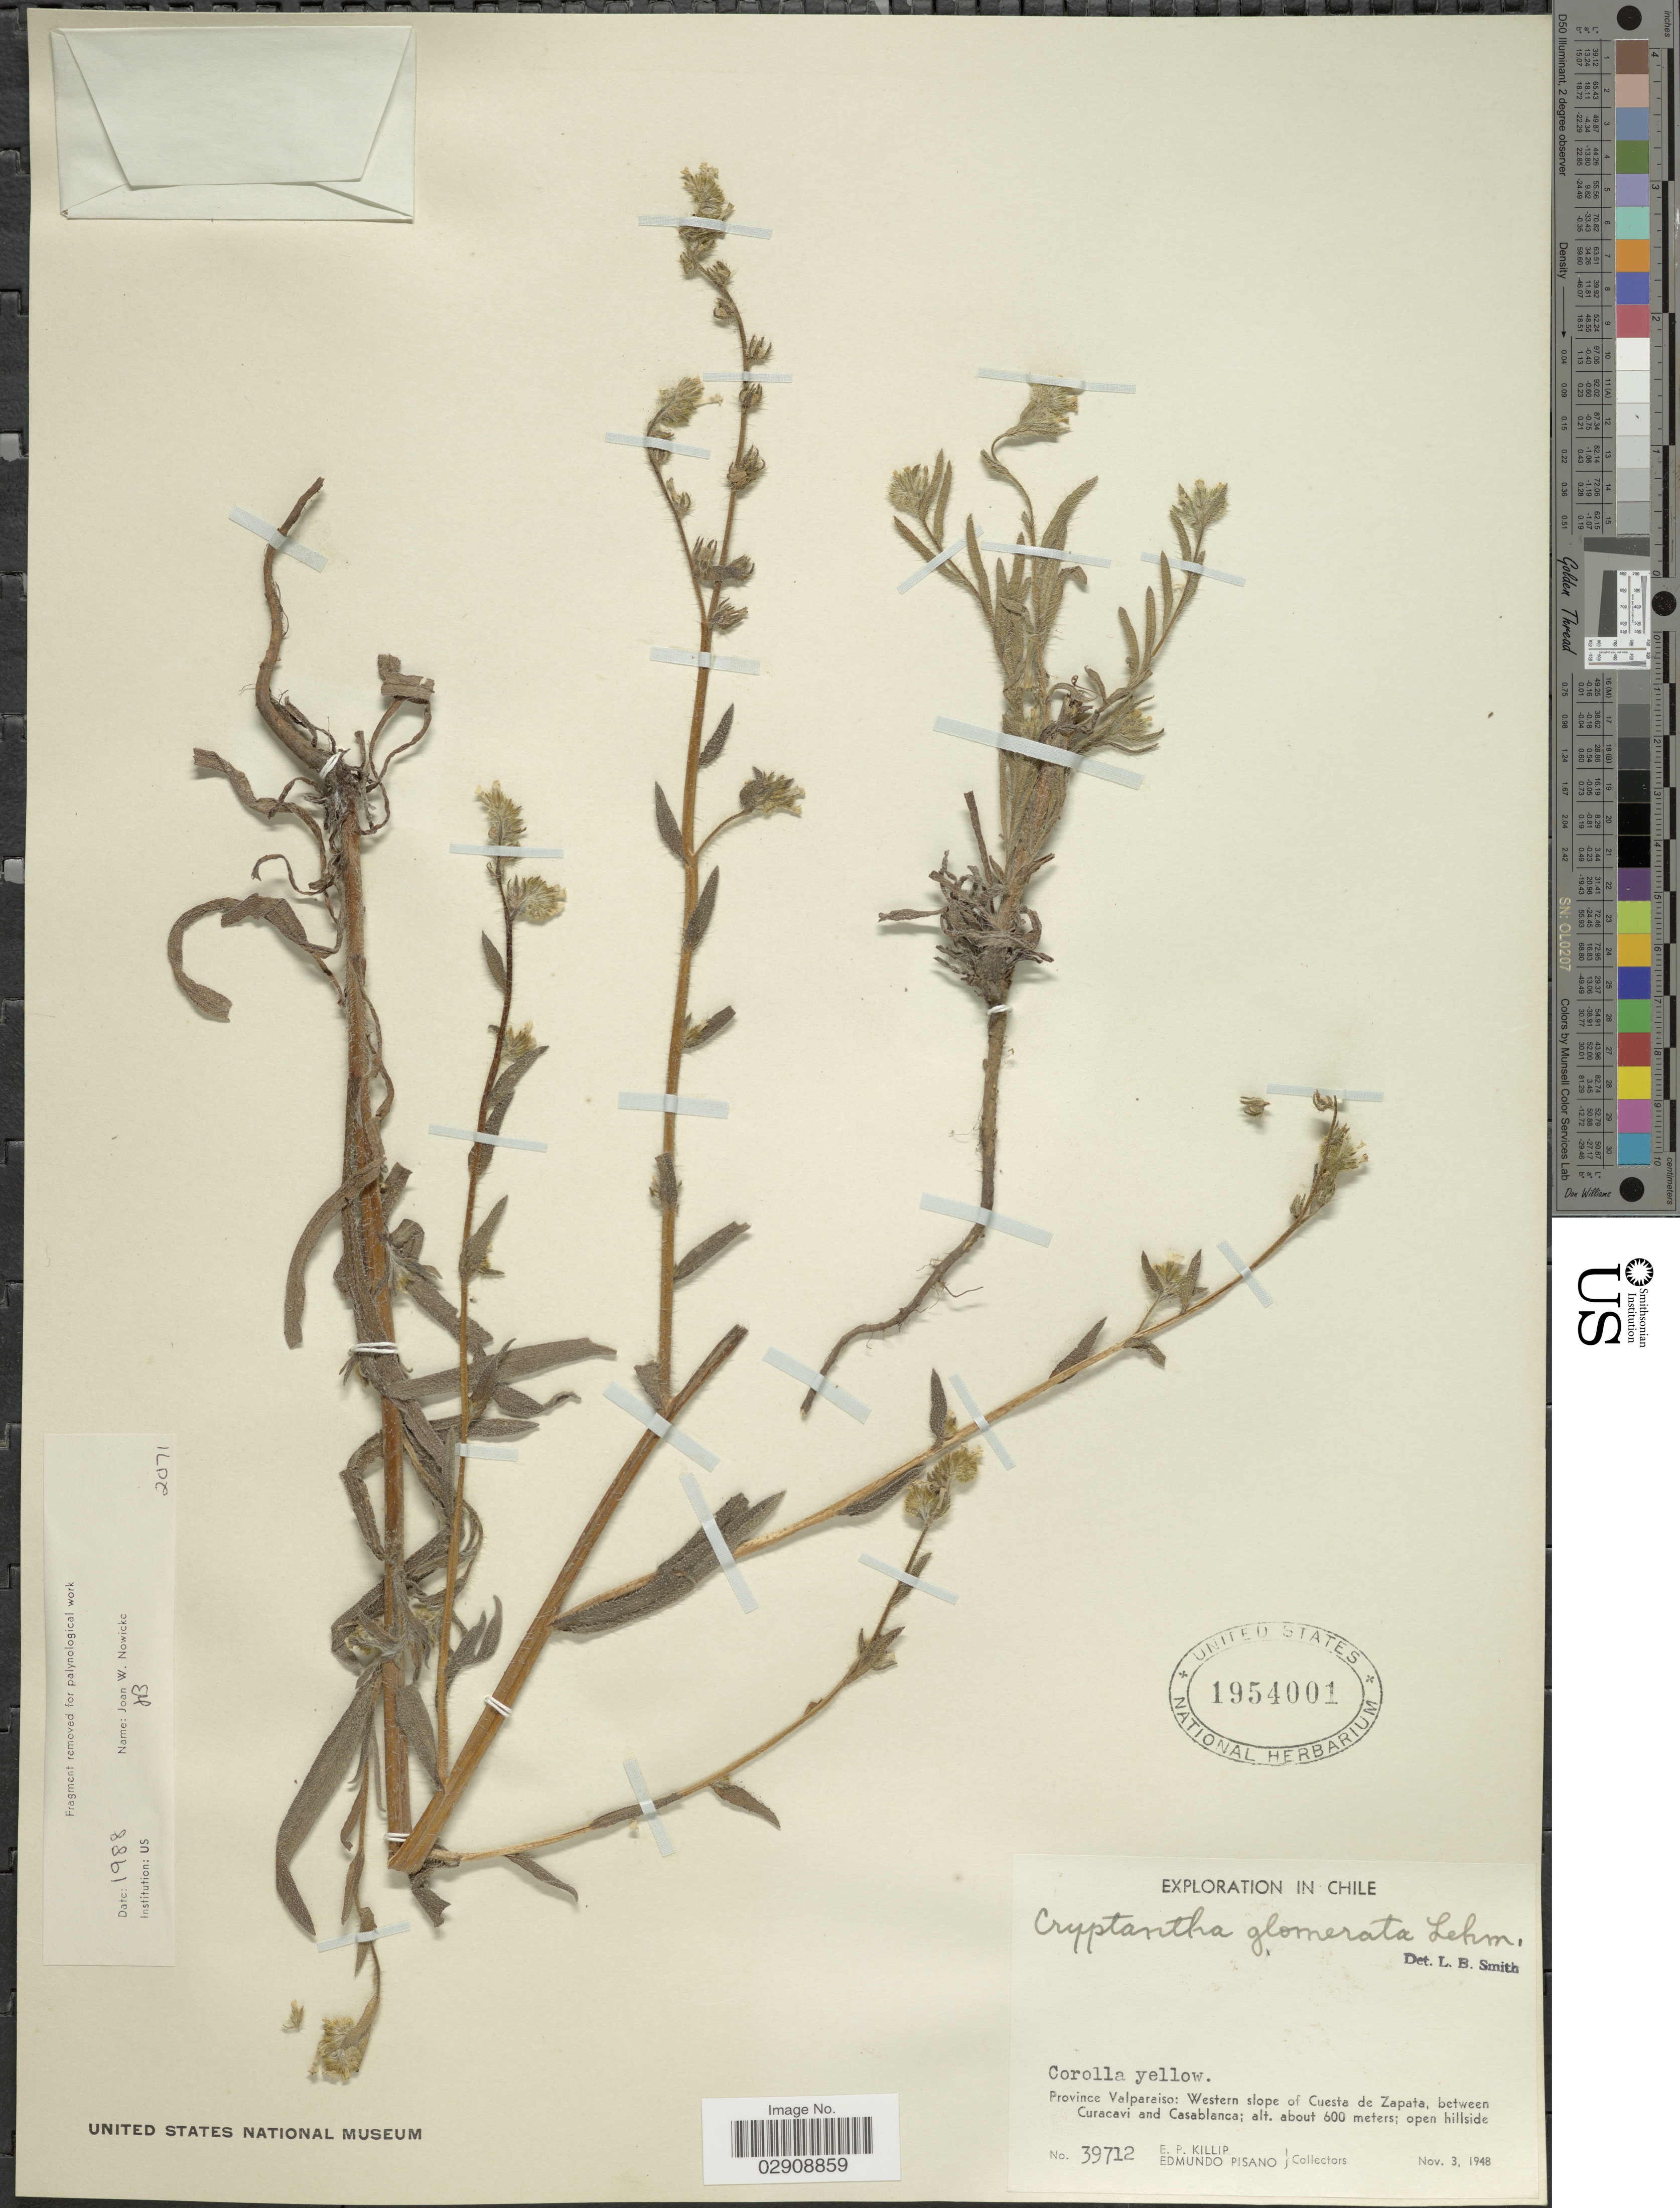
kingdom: Plantae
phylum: Tracheophyta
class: Magnoliopsida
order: Boraginales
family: Boraginaceae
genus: Cryptantha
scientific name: Cryptantha glomerata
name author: (G. Don) Lehm.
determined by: Moroni, Pablo, (SI), Instituto de Botanica Darwinion (ARGENTINA)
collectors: E. P. Killip & E. Pisano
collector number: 39712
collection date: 1948-11-03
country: Chile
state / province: Valparaíso (V)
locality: Province Valparaiso: Western slope of Cuesta de Zapata, between Curacavi and Casablanca, open hillside. Chile.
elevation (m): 600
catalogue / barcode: US 1954001